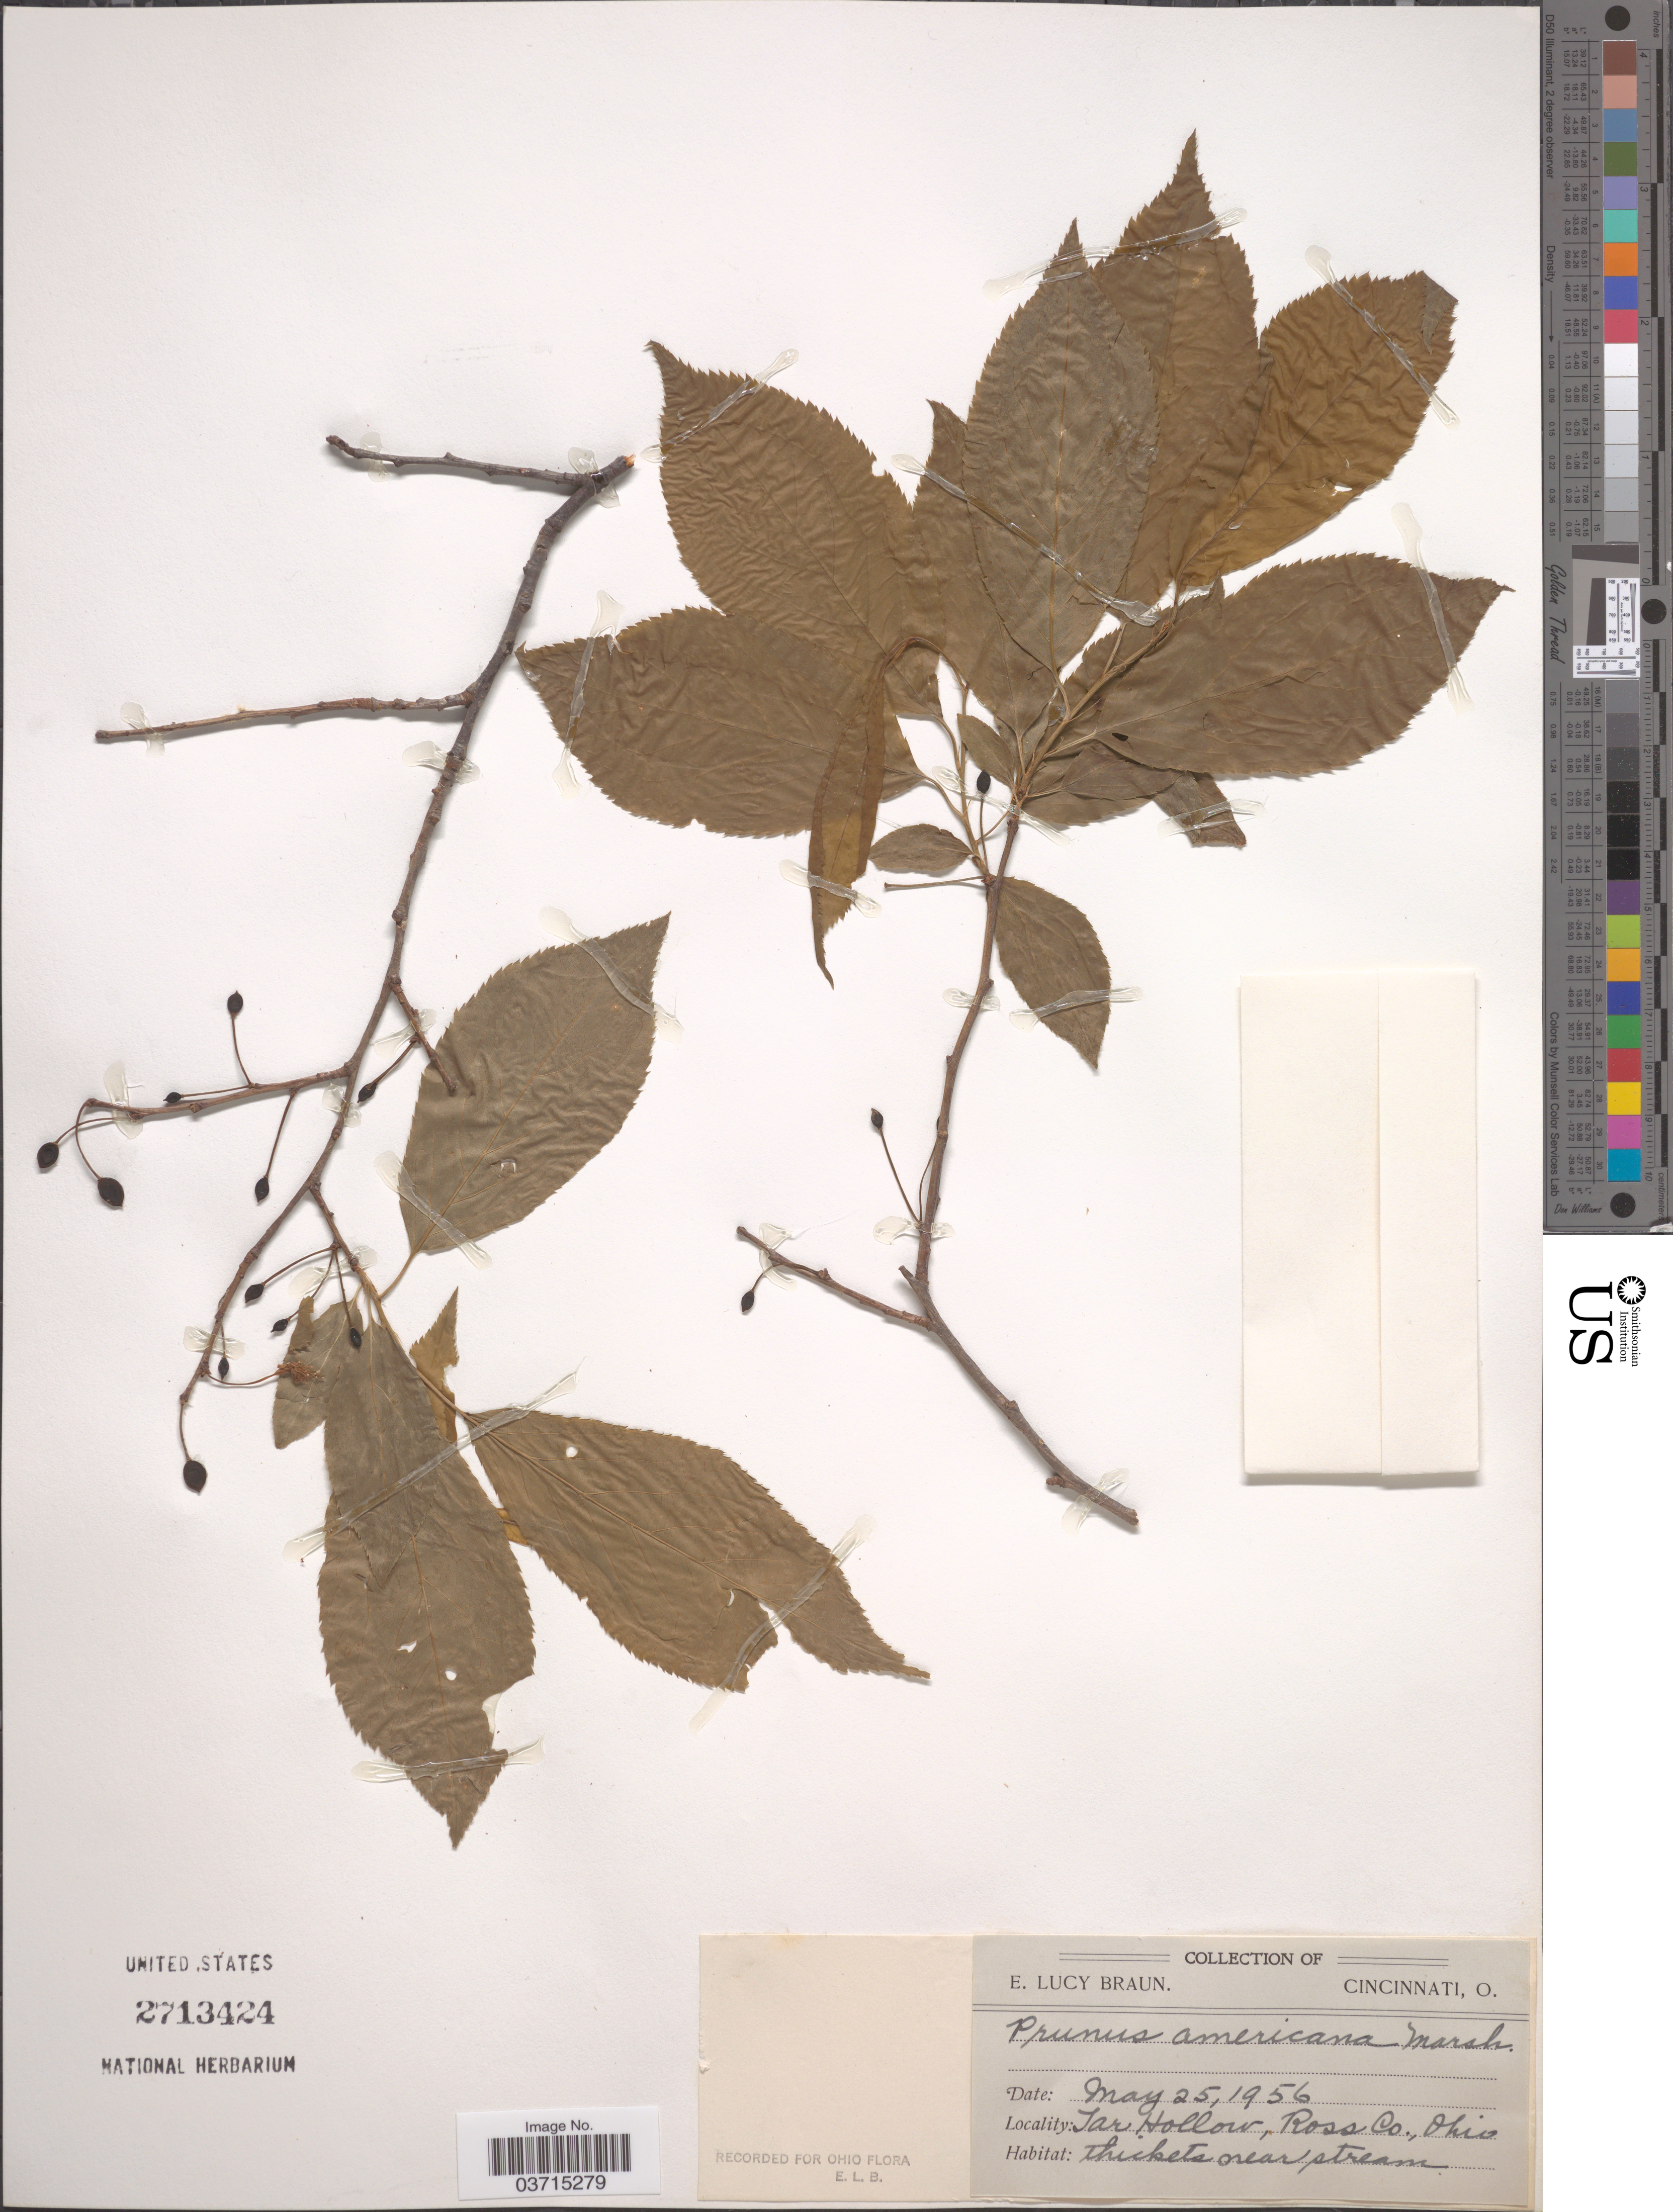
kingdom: Plantae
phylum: Tracheophyta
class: Magnoliopsida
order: Rosales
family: Rosaceae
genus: Prunus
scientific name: Prunus americana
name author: Marshall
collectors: E. L. Braun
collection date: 1956-05-25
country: United States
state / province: Ohio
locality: Tar Hallow, Ross Co.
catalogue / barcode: US 2713424